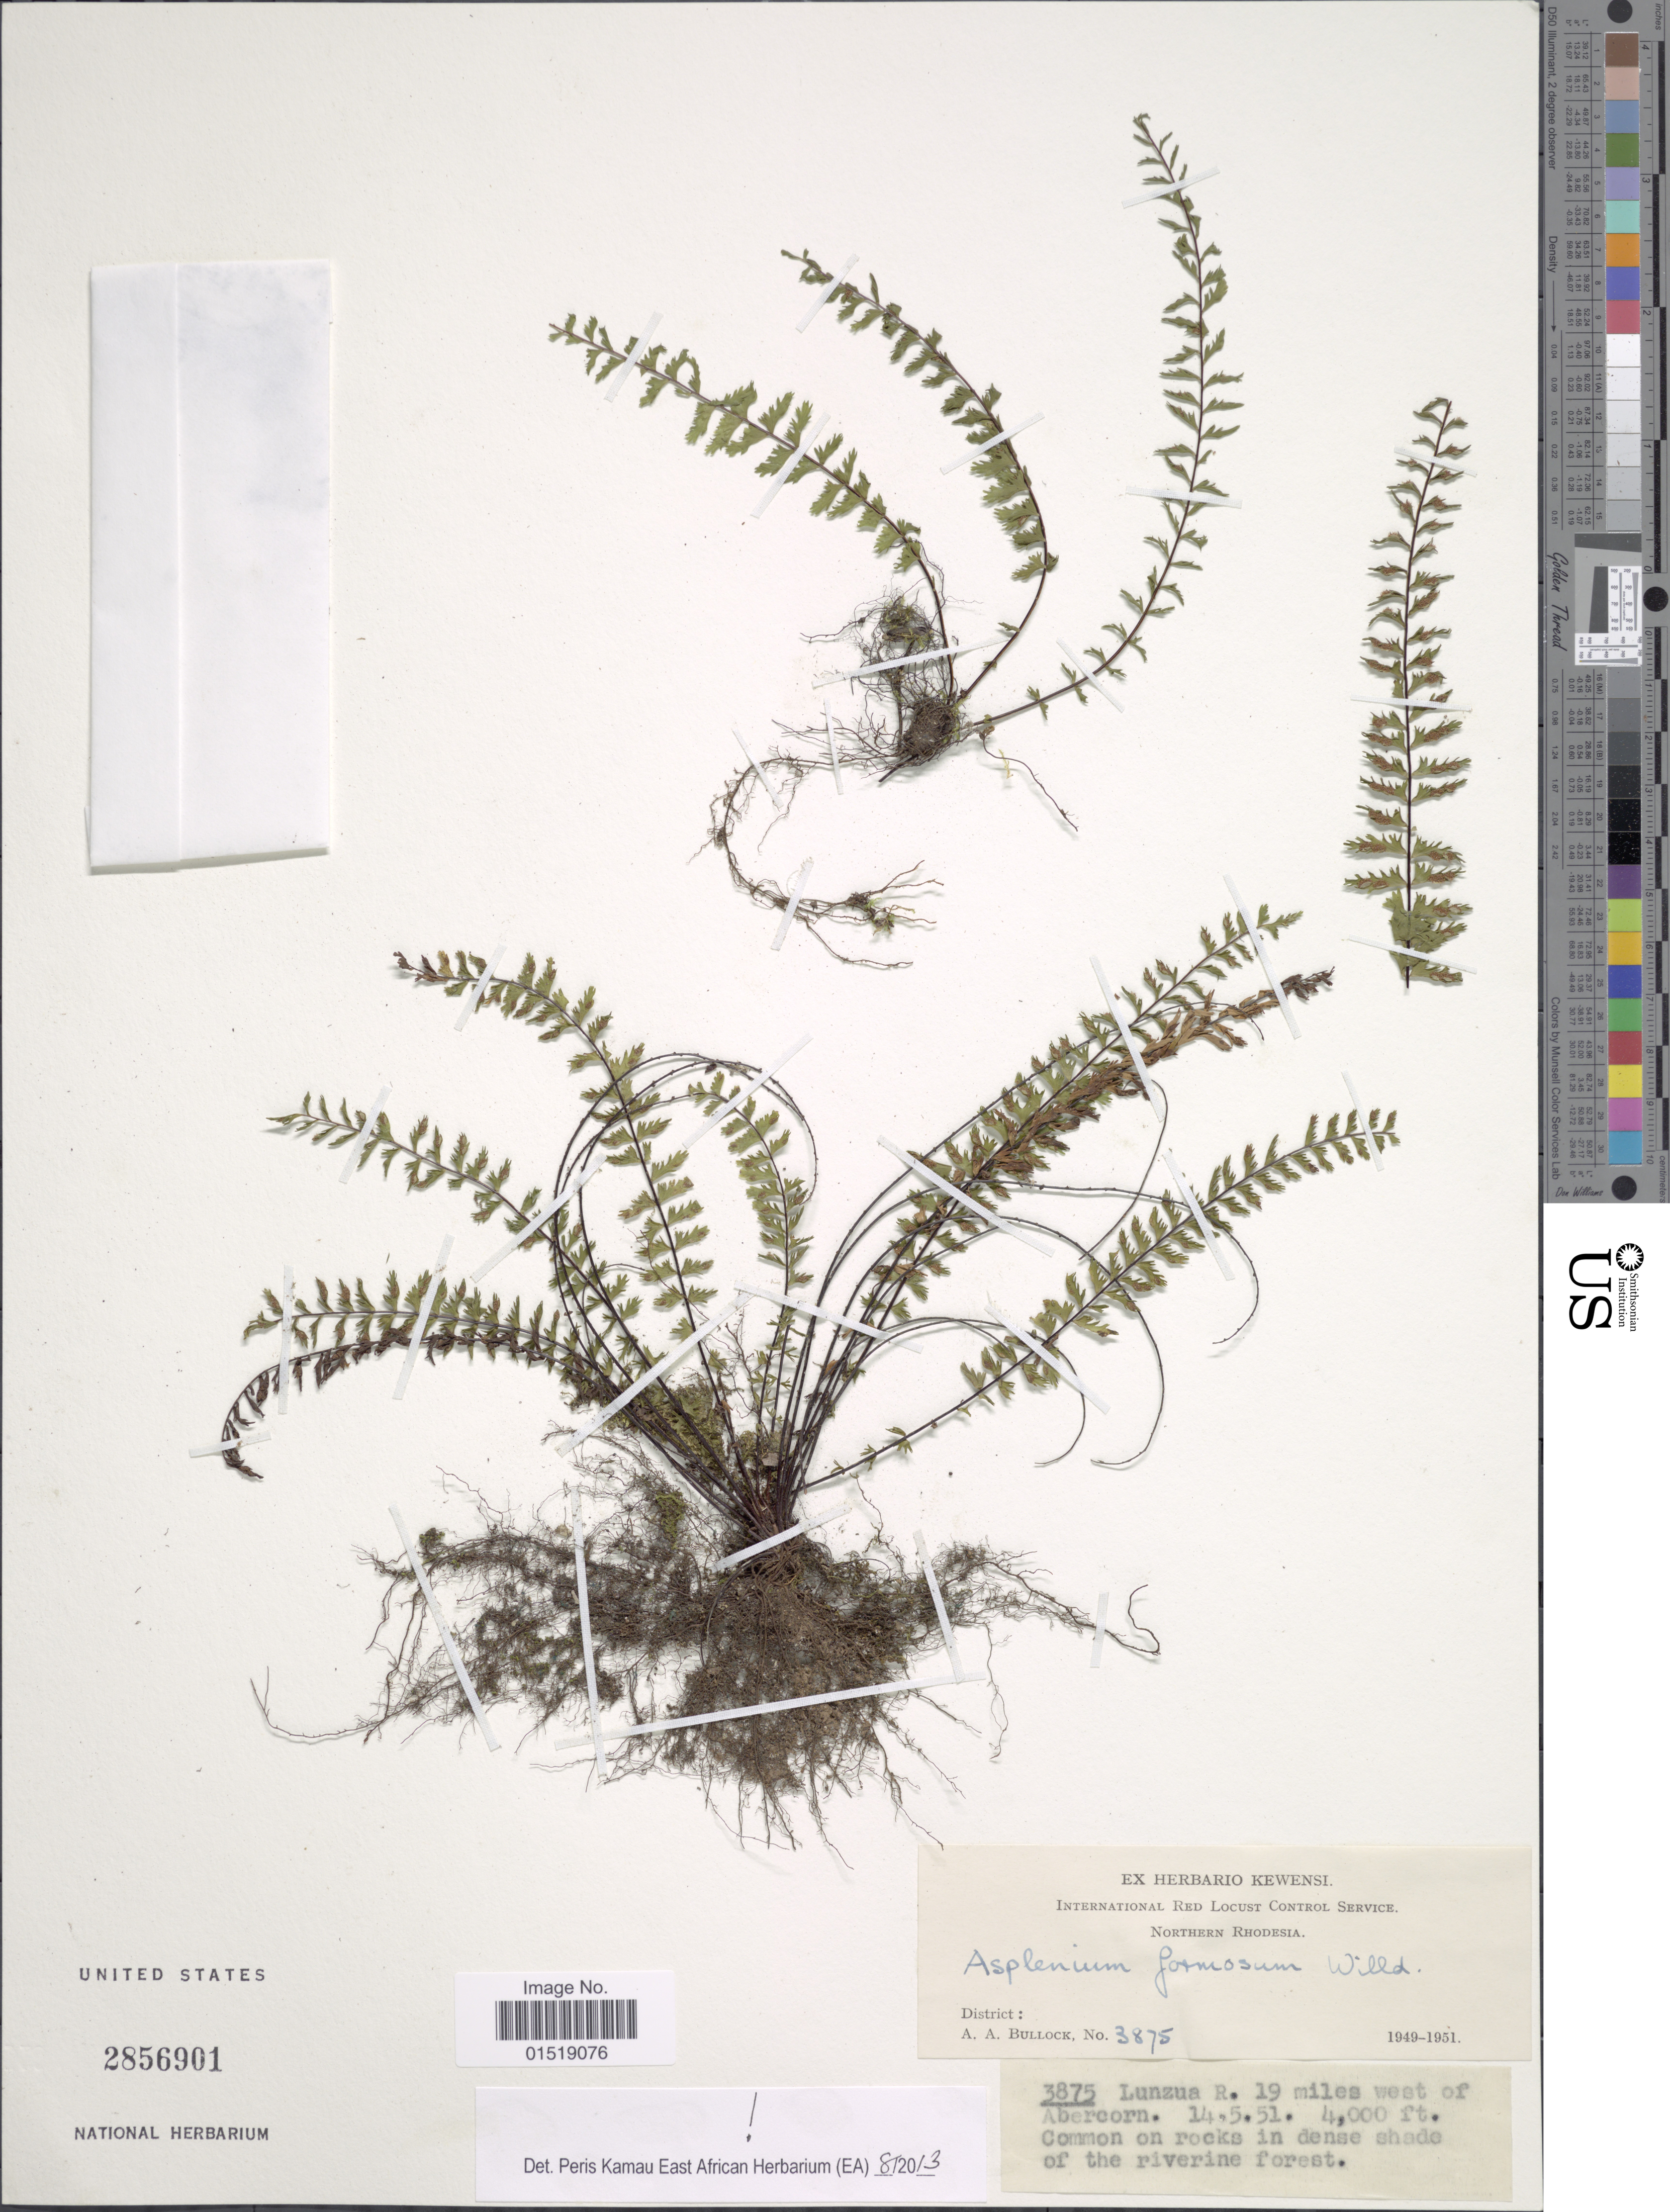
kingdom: Plantae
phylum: Tracheophyta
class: Polypodiopsida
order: Polypodiales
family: Aspleniaceae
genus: Asplenium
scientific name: Asplenium formosum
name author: Willd.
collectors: A. Bullock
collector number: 3875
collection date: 1951-05-14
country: Zambia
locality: Lunzua R. 19 miles west of Abercorn.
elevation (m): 1219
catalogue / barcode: US 2856901